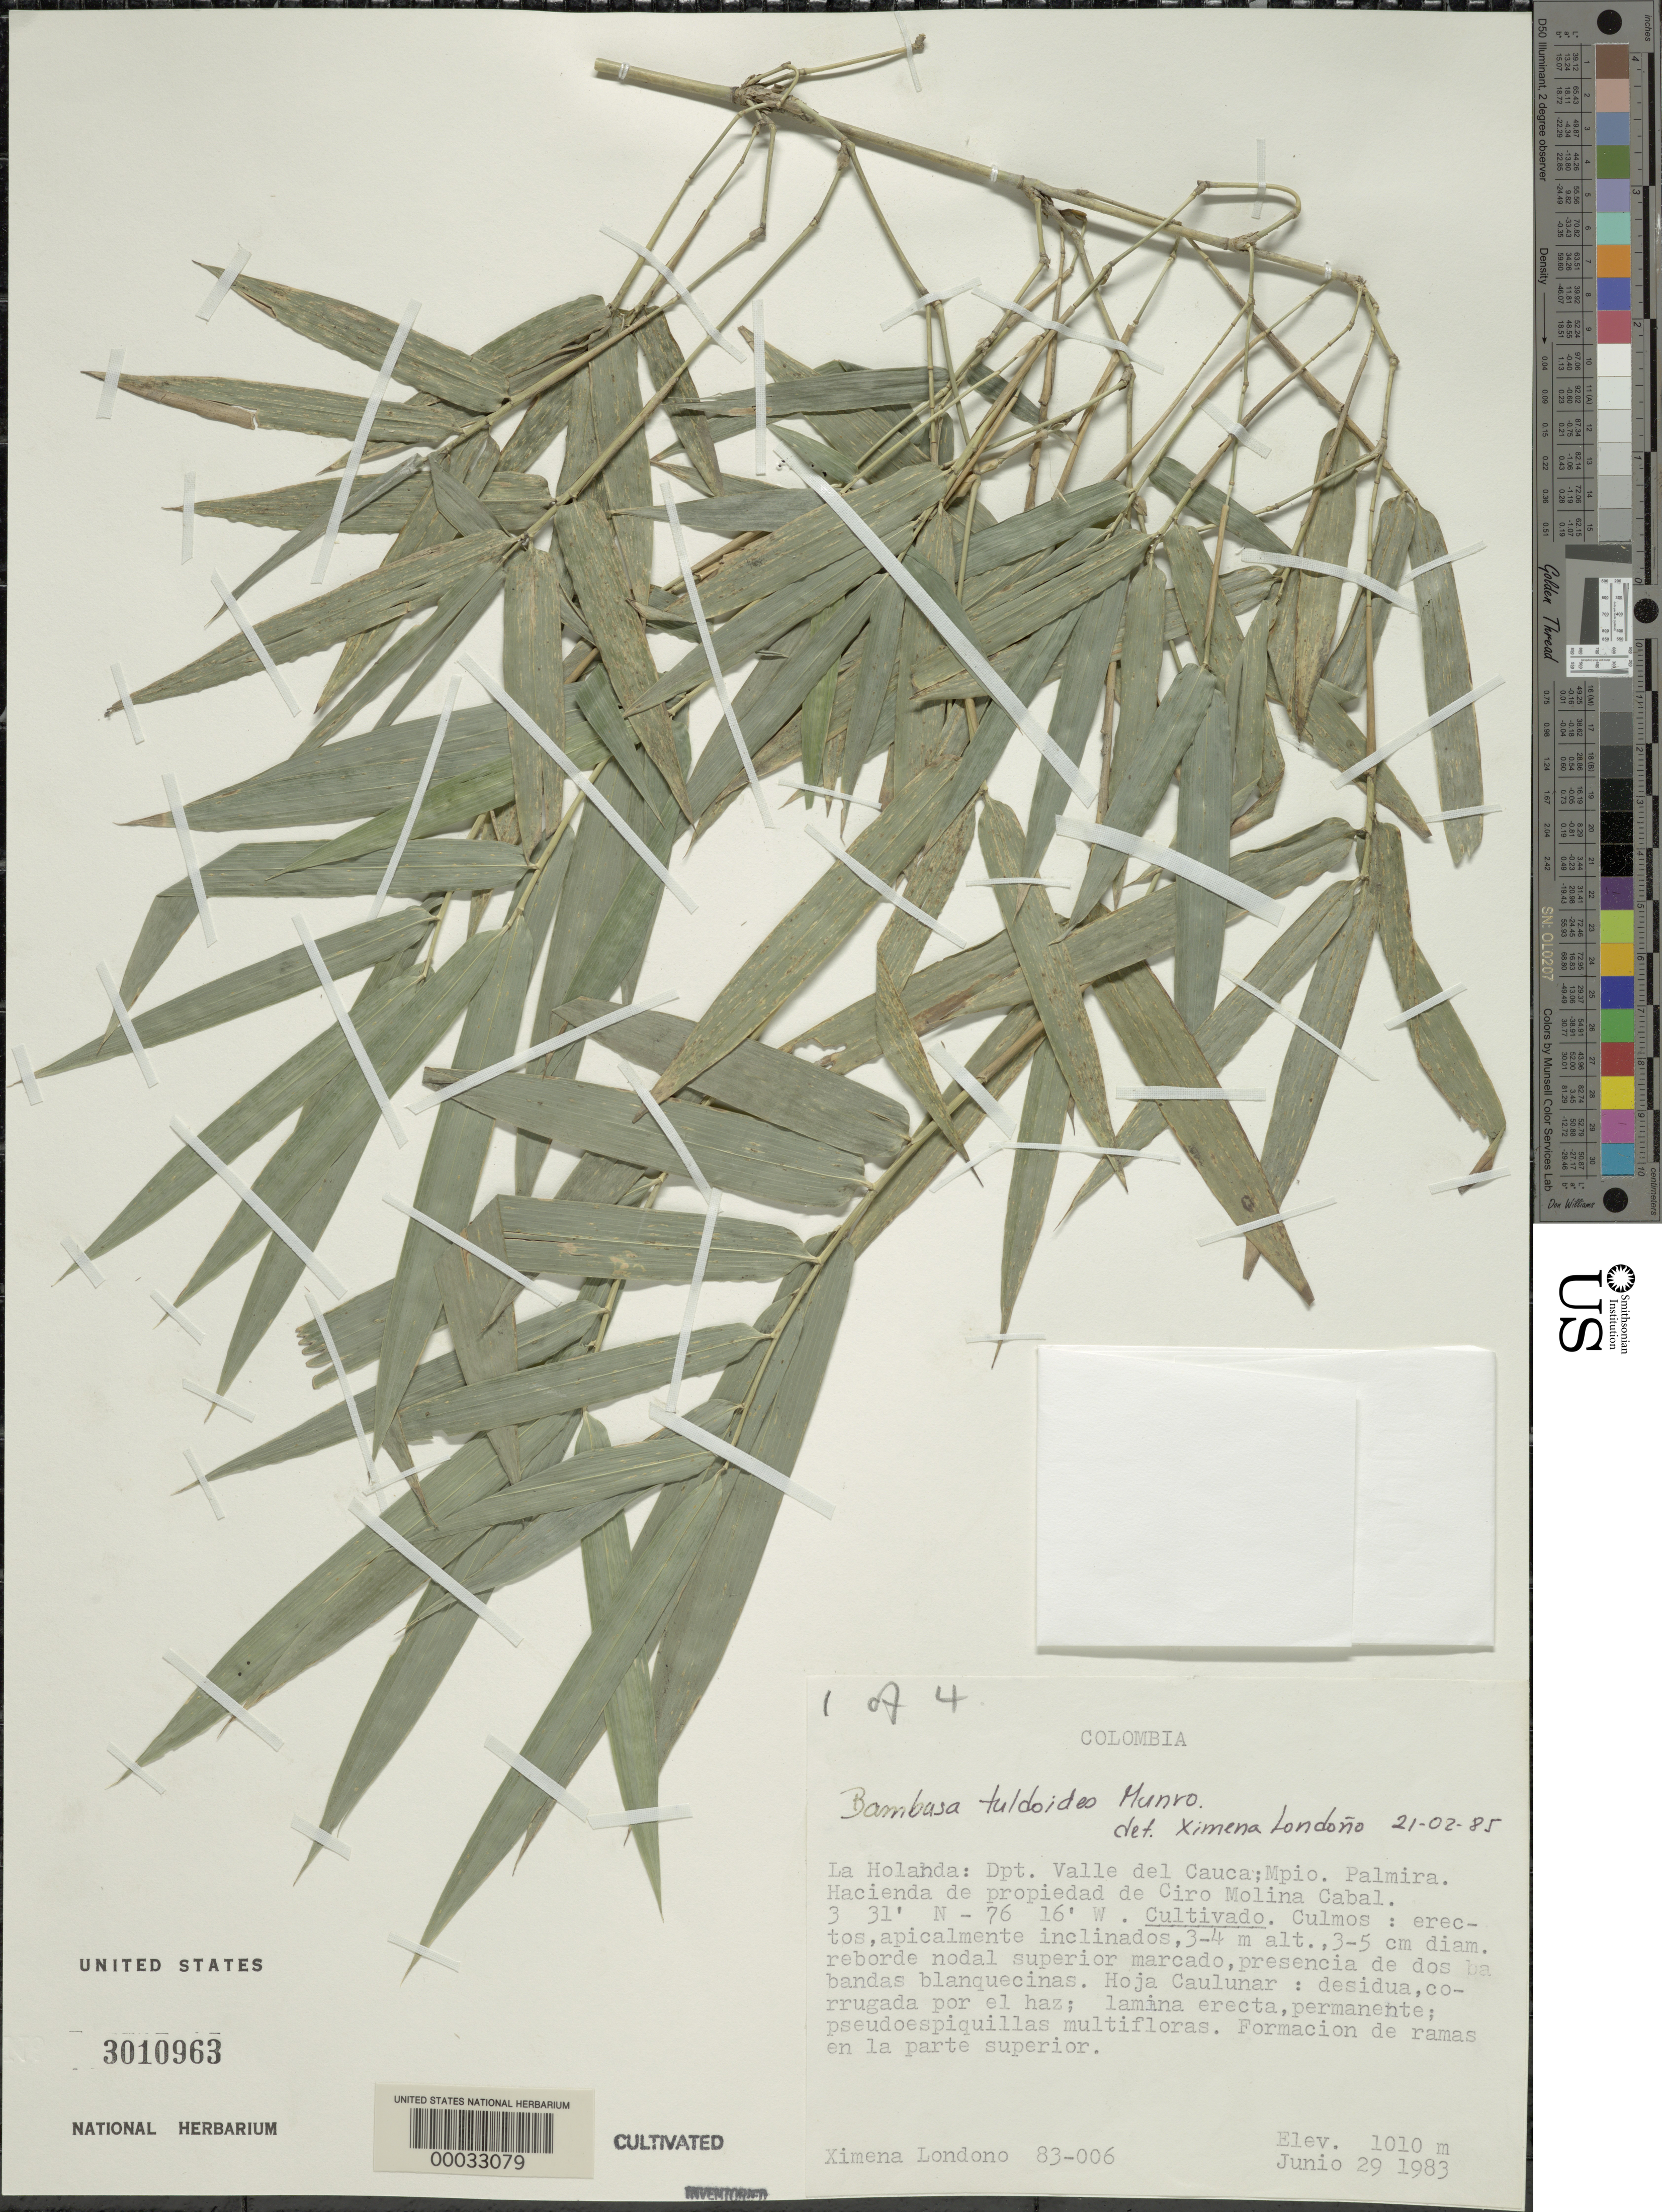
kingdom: Plantae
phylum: Tracheophyta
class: Liliopsida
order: Poales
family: Poaceae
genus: Bambusa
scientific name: Bambusa tuldoides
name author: Munro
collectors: X. Londoño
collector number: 83-006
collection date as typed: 29 Jun 1983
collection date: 1983-06-29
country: Colombia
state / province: Cauca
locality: La Holanda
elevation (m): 1010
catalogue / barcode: US 3010963